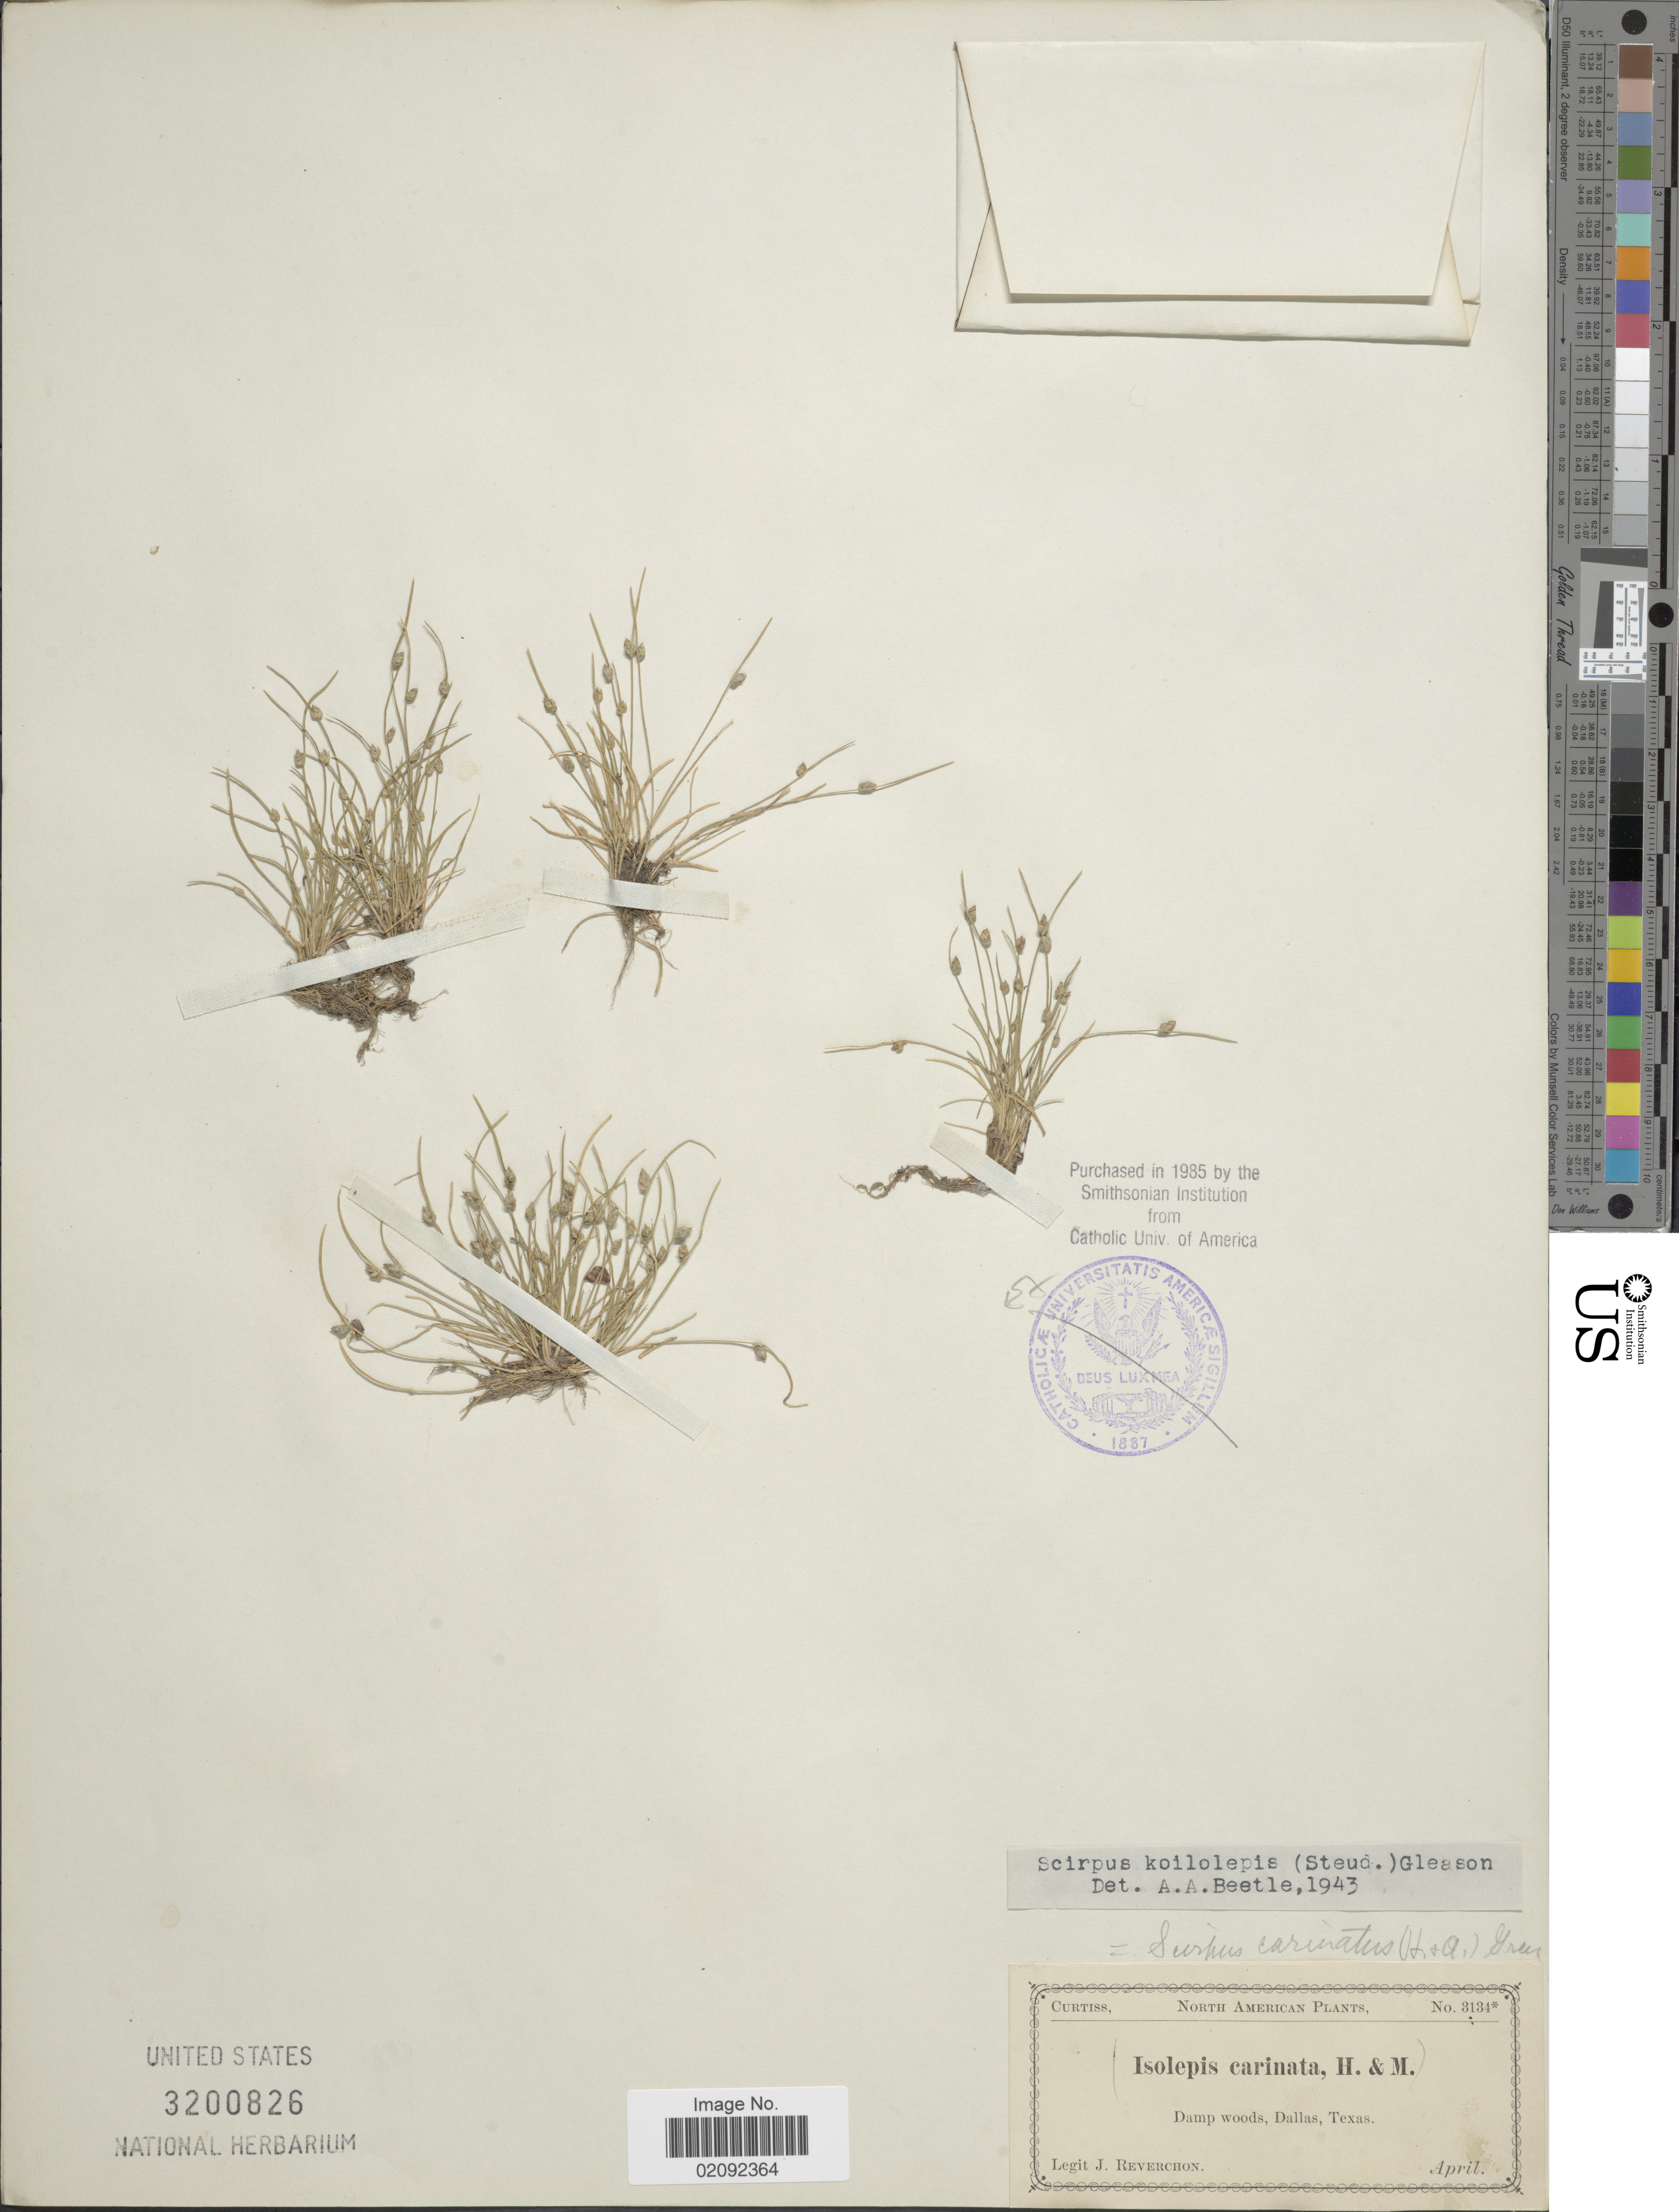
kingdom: Plantae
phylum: Tracheophyta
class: Liliopsida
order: Poales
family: Cyperaceae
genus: Isolepis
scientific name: Isolepis carinata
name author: Hook. & Arn. ex Torr.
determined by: Strong, M. T., (US), Smithsonian Institution - National Museum of Natural History (UNITED STATES)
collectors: J. Reverchon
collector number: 3134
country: United States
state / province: Texas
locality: Dallas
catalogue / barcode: US 3200826